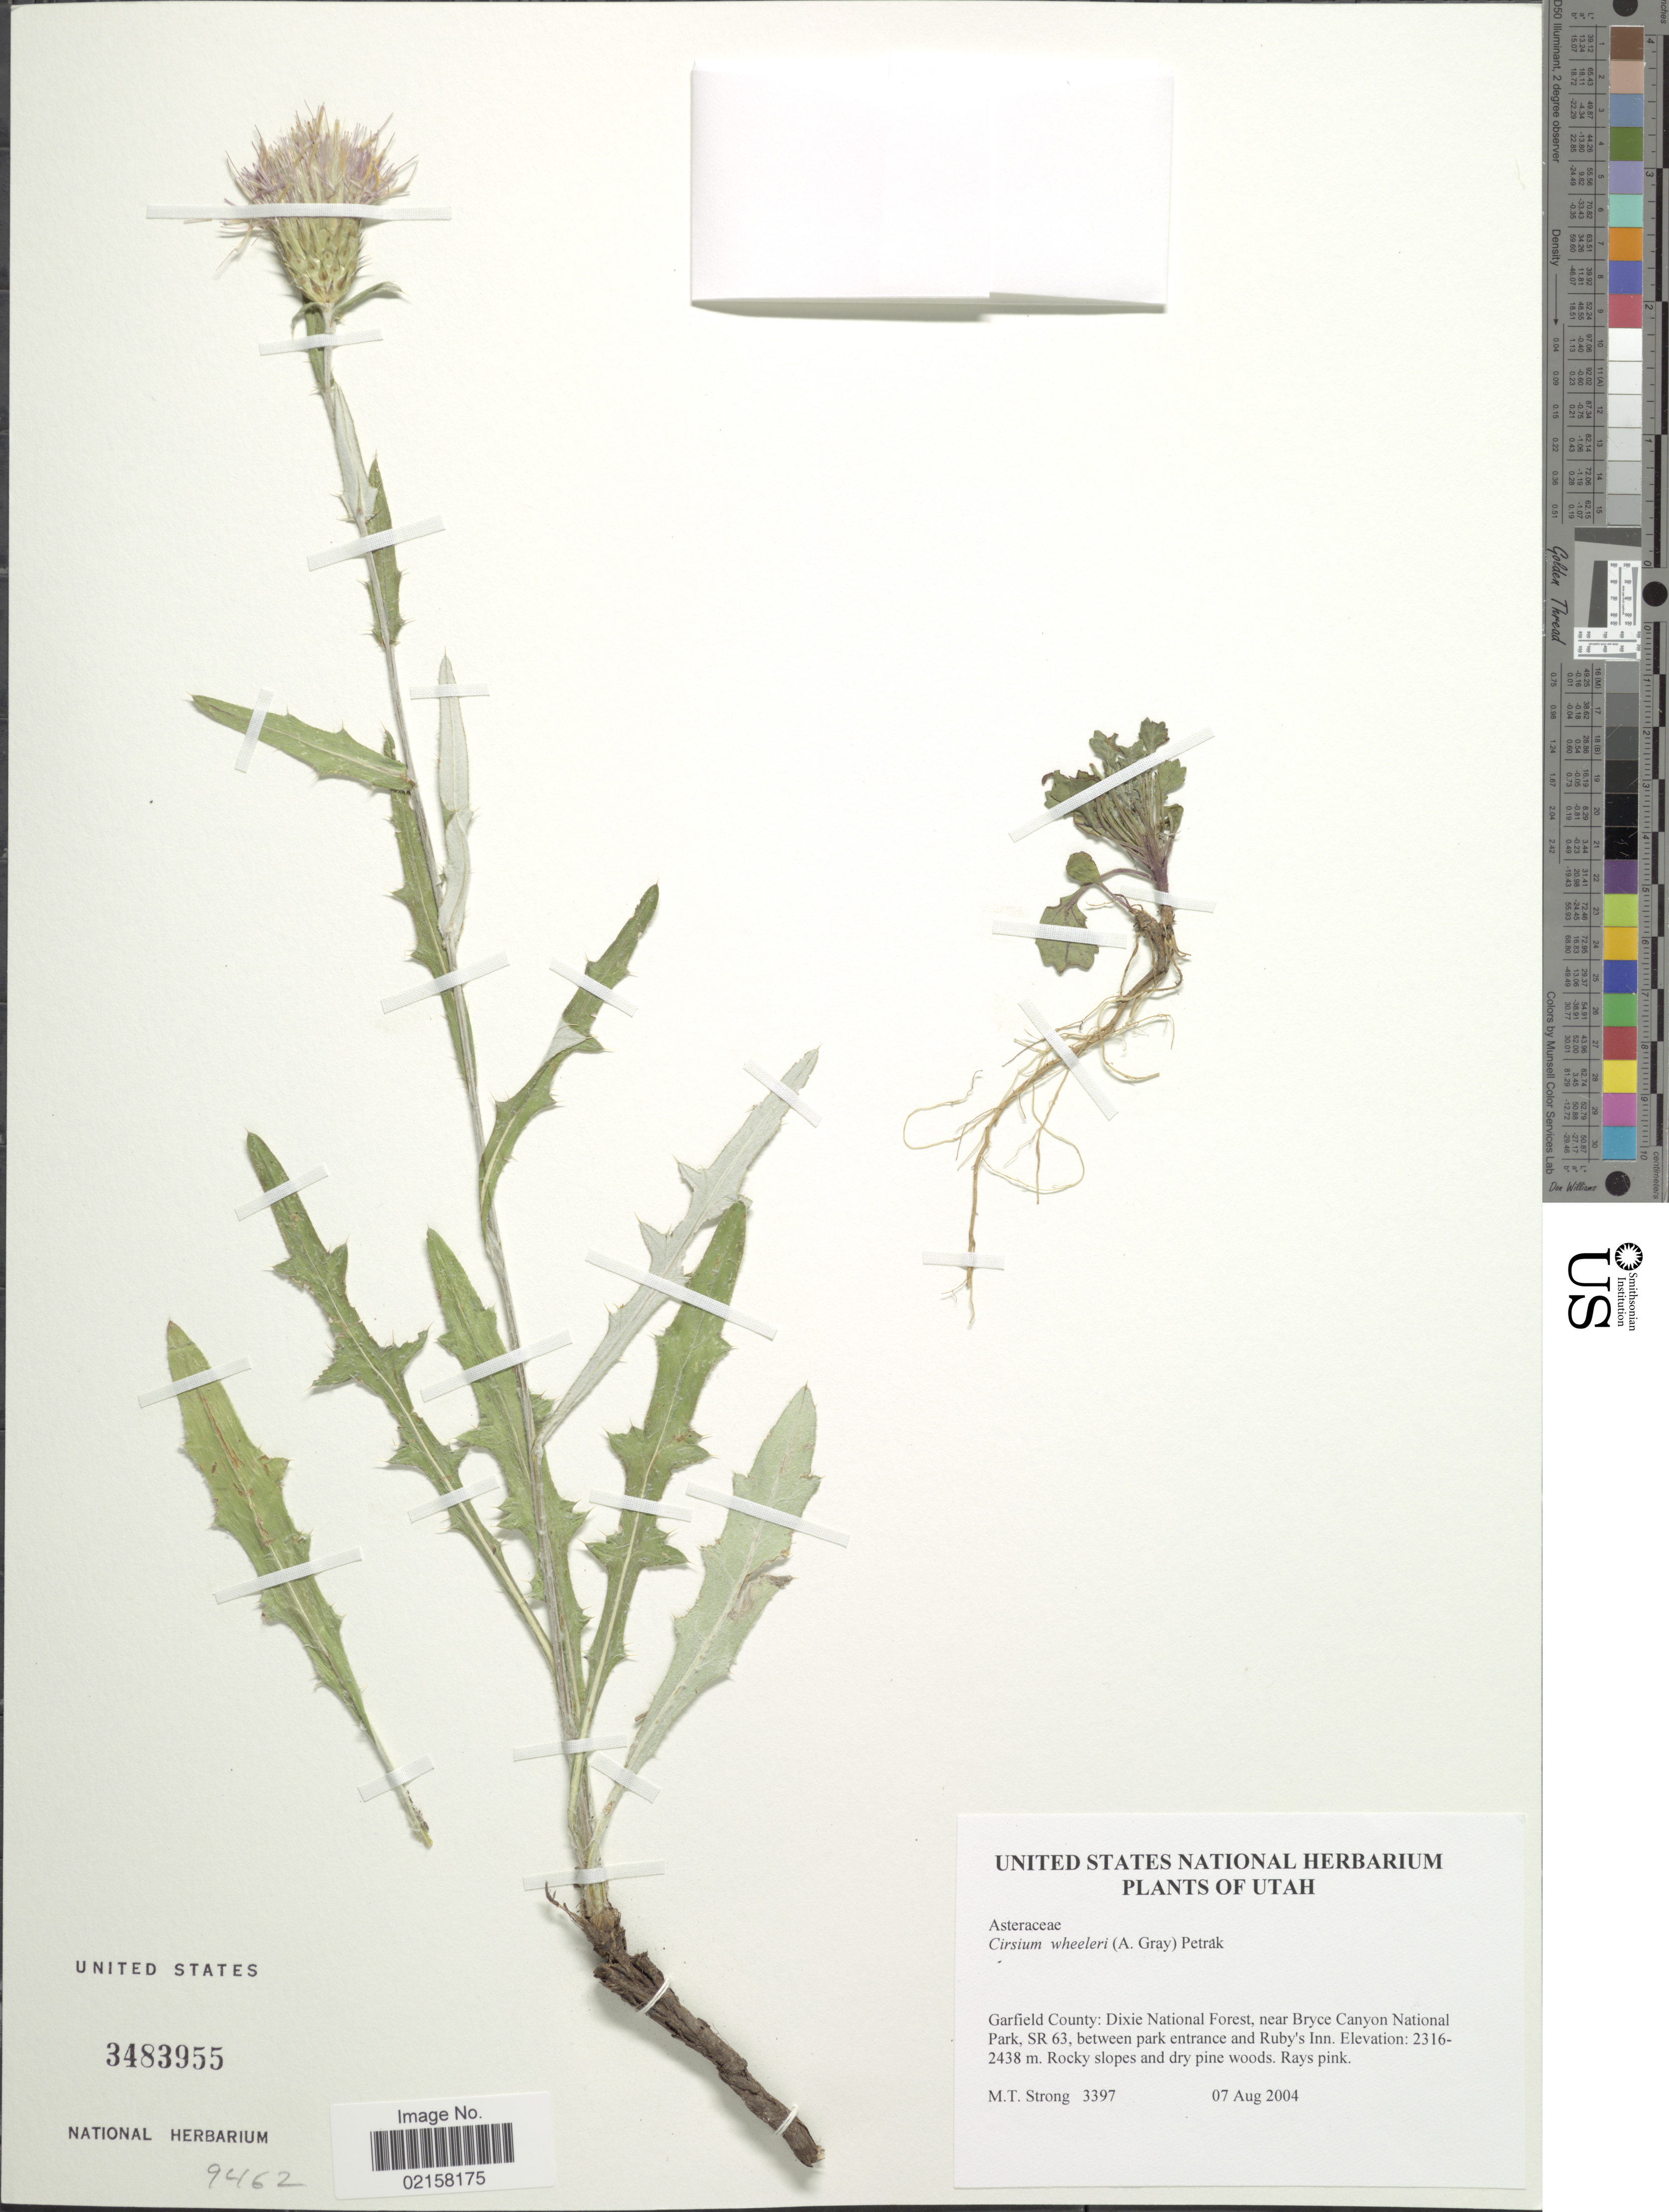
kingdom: Plantae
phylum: Tracheophyta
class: Magnoliopsida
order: Asterales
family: Asteraceae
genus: Cirsium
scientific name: Cirsium wheeleri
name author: (A. Gray) Petr.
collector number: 3397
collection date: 2004-08-07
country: United States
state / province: Utah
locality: Garfield County: Dixie National Forest, near Bryce Canyon National Park, SR 63, between park entrance and Ruby's Inn.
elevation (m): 2316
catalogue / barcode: US 3483955